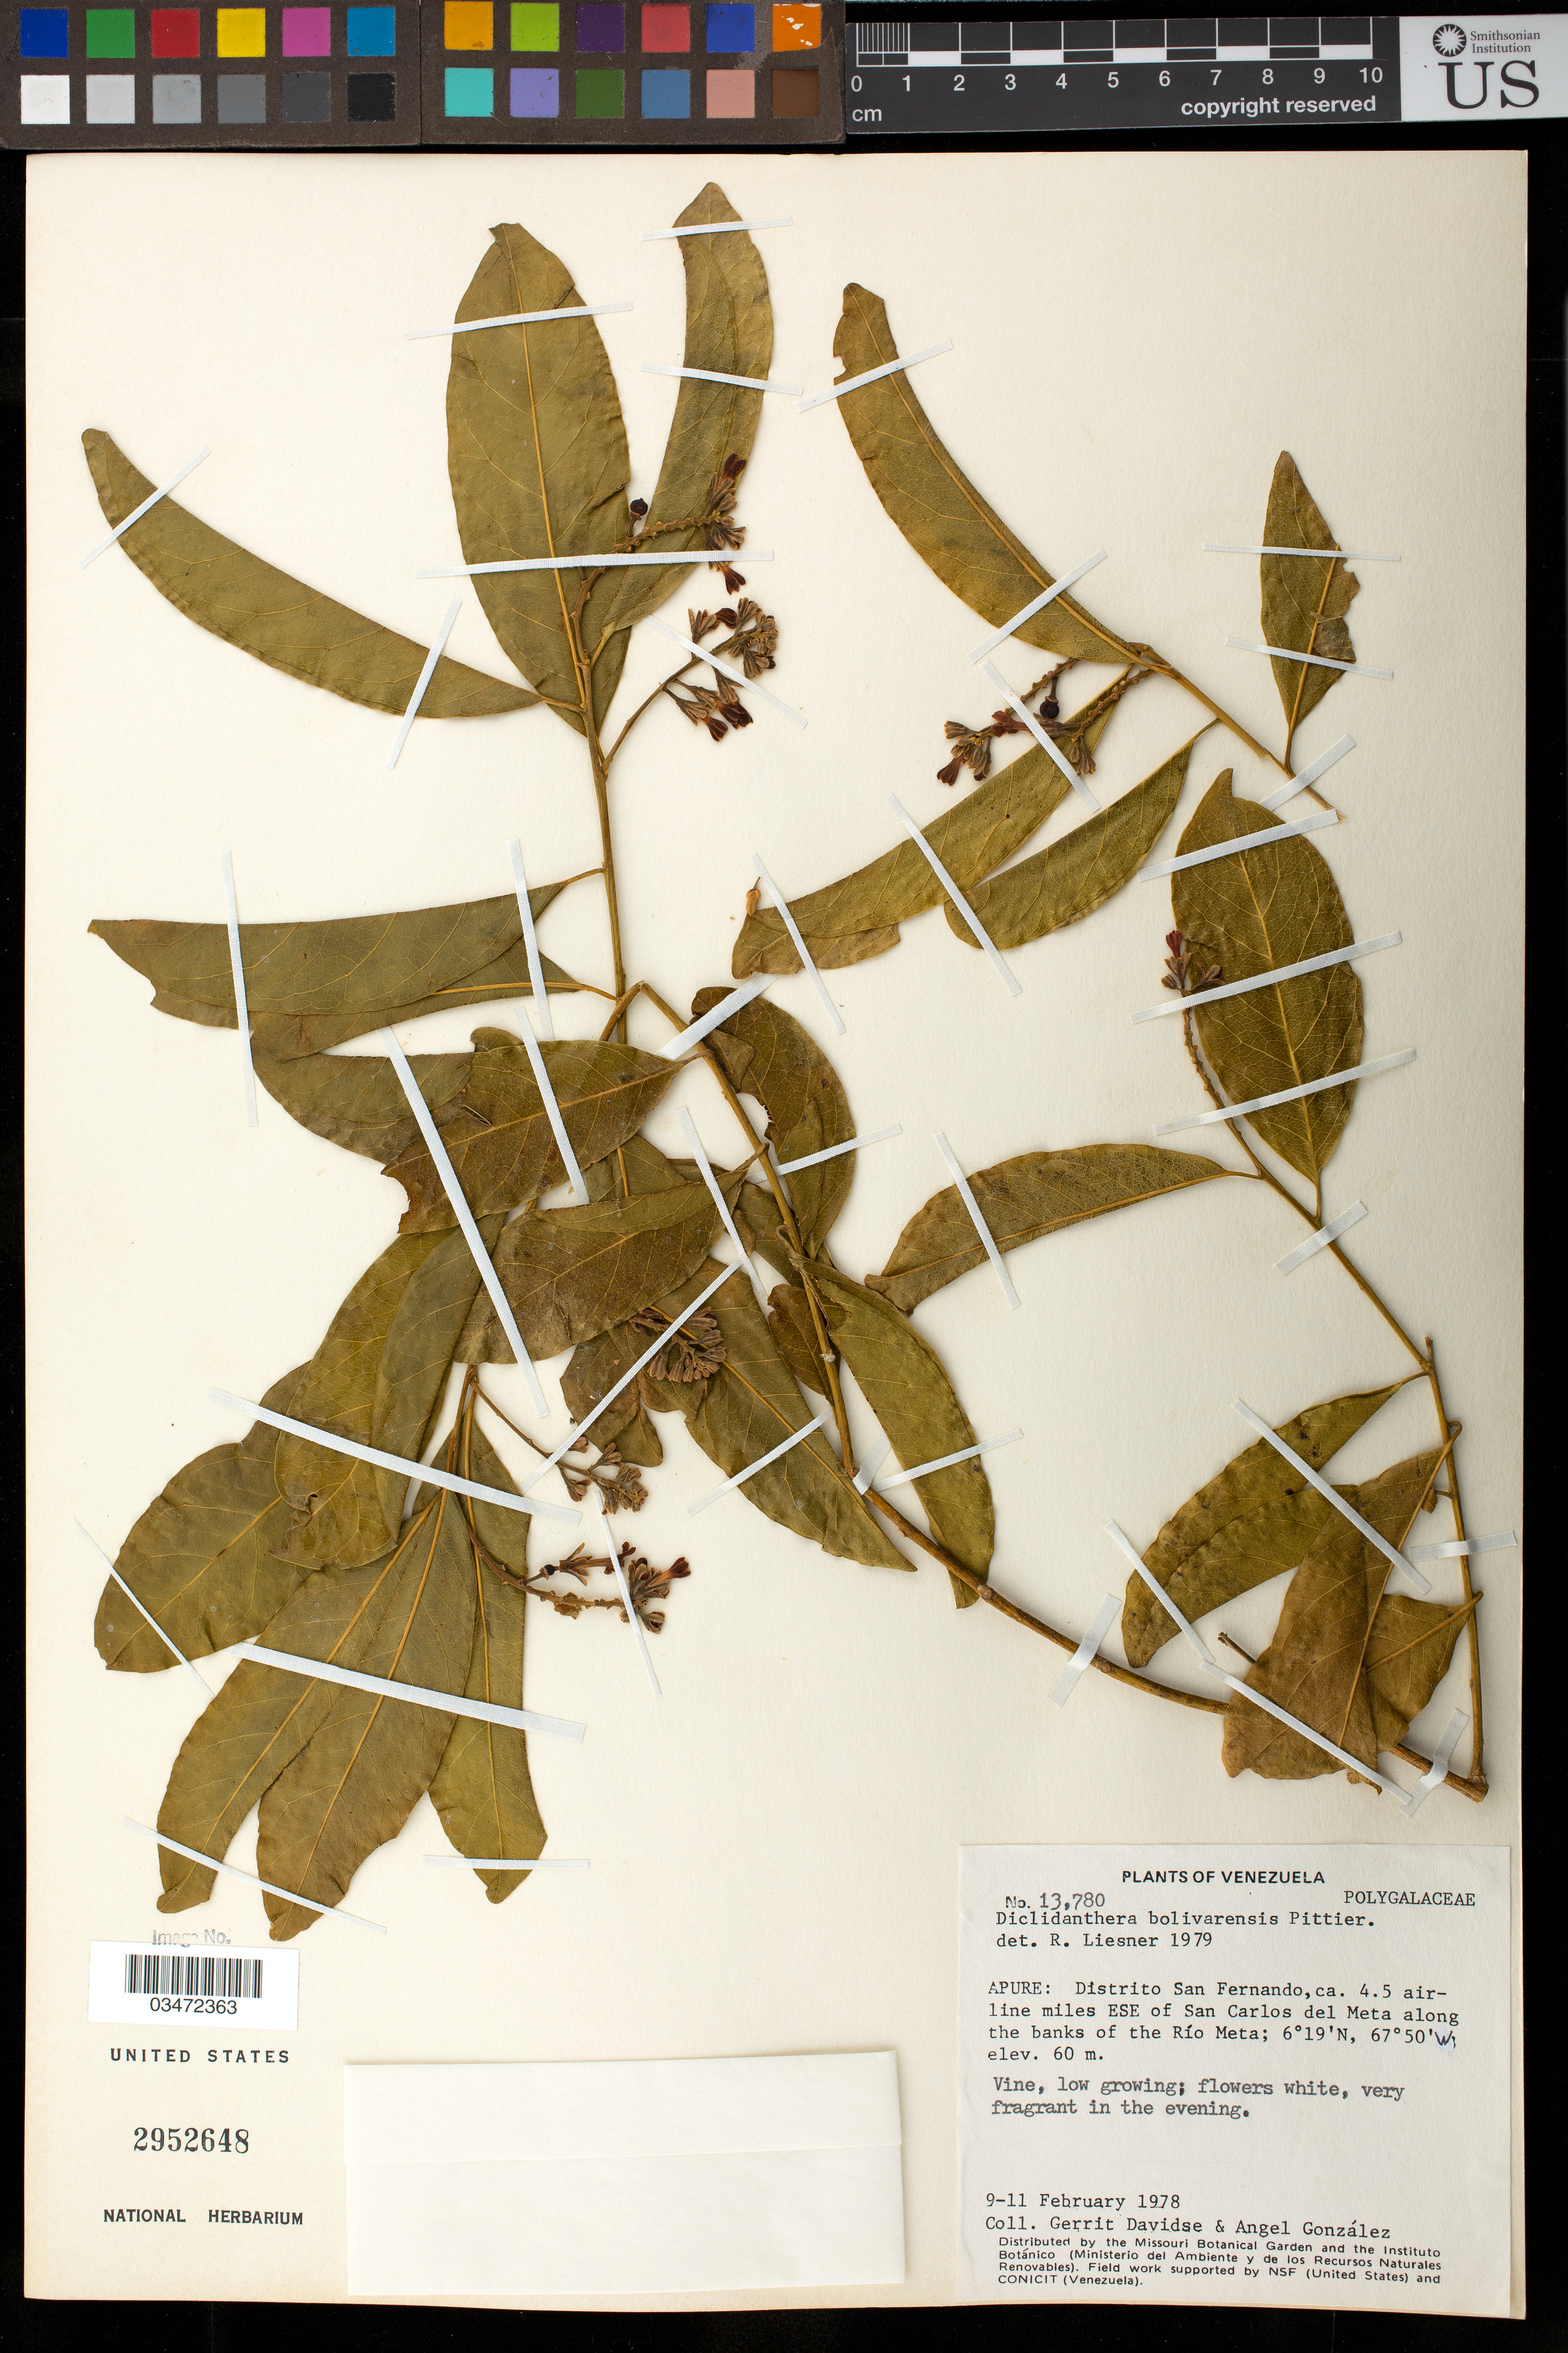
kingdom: Plantae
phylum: Tracheophyta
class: Magnoliopsida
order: Fabales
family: Polygalaceae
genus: Diclidanthera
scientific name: Diclidanthera bolivarensis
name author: Pittier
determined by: Liesner, R. L.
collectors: G. Davidse & A. C. González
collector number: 13780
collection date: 1978-02-09/1978-02-11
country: Venezuela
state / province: Apuré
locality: Distrito San Fernando, ca. 4.5 airline miles ESE of San Carlos del Meta along banks of Río Meta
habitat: Riverbanks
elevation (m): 60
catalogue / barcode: US 2952648